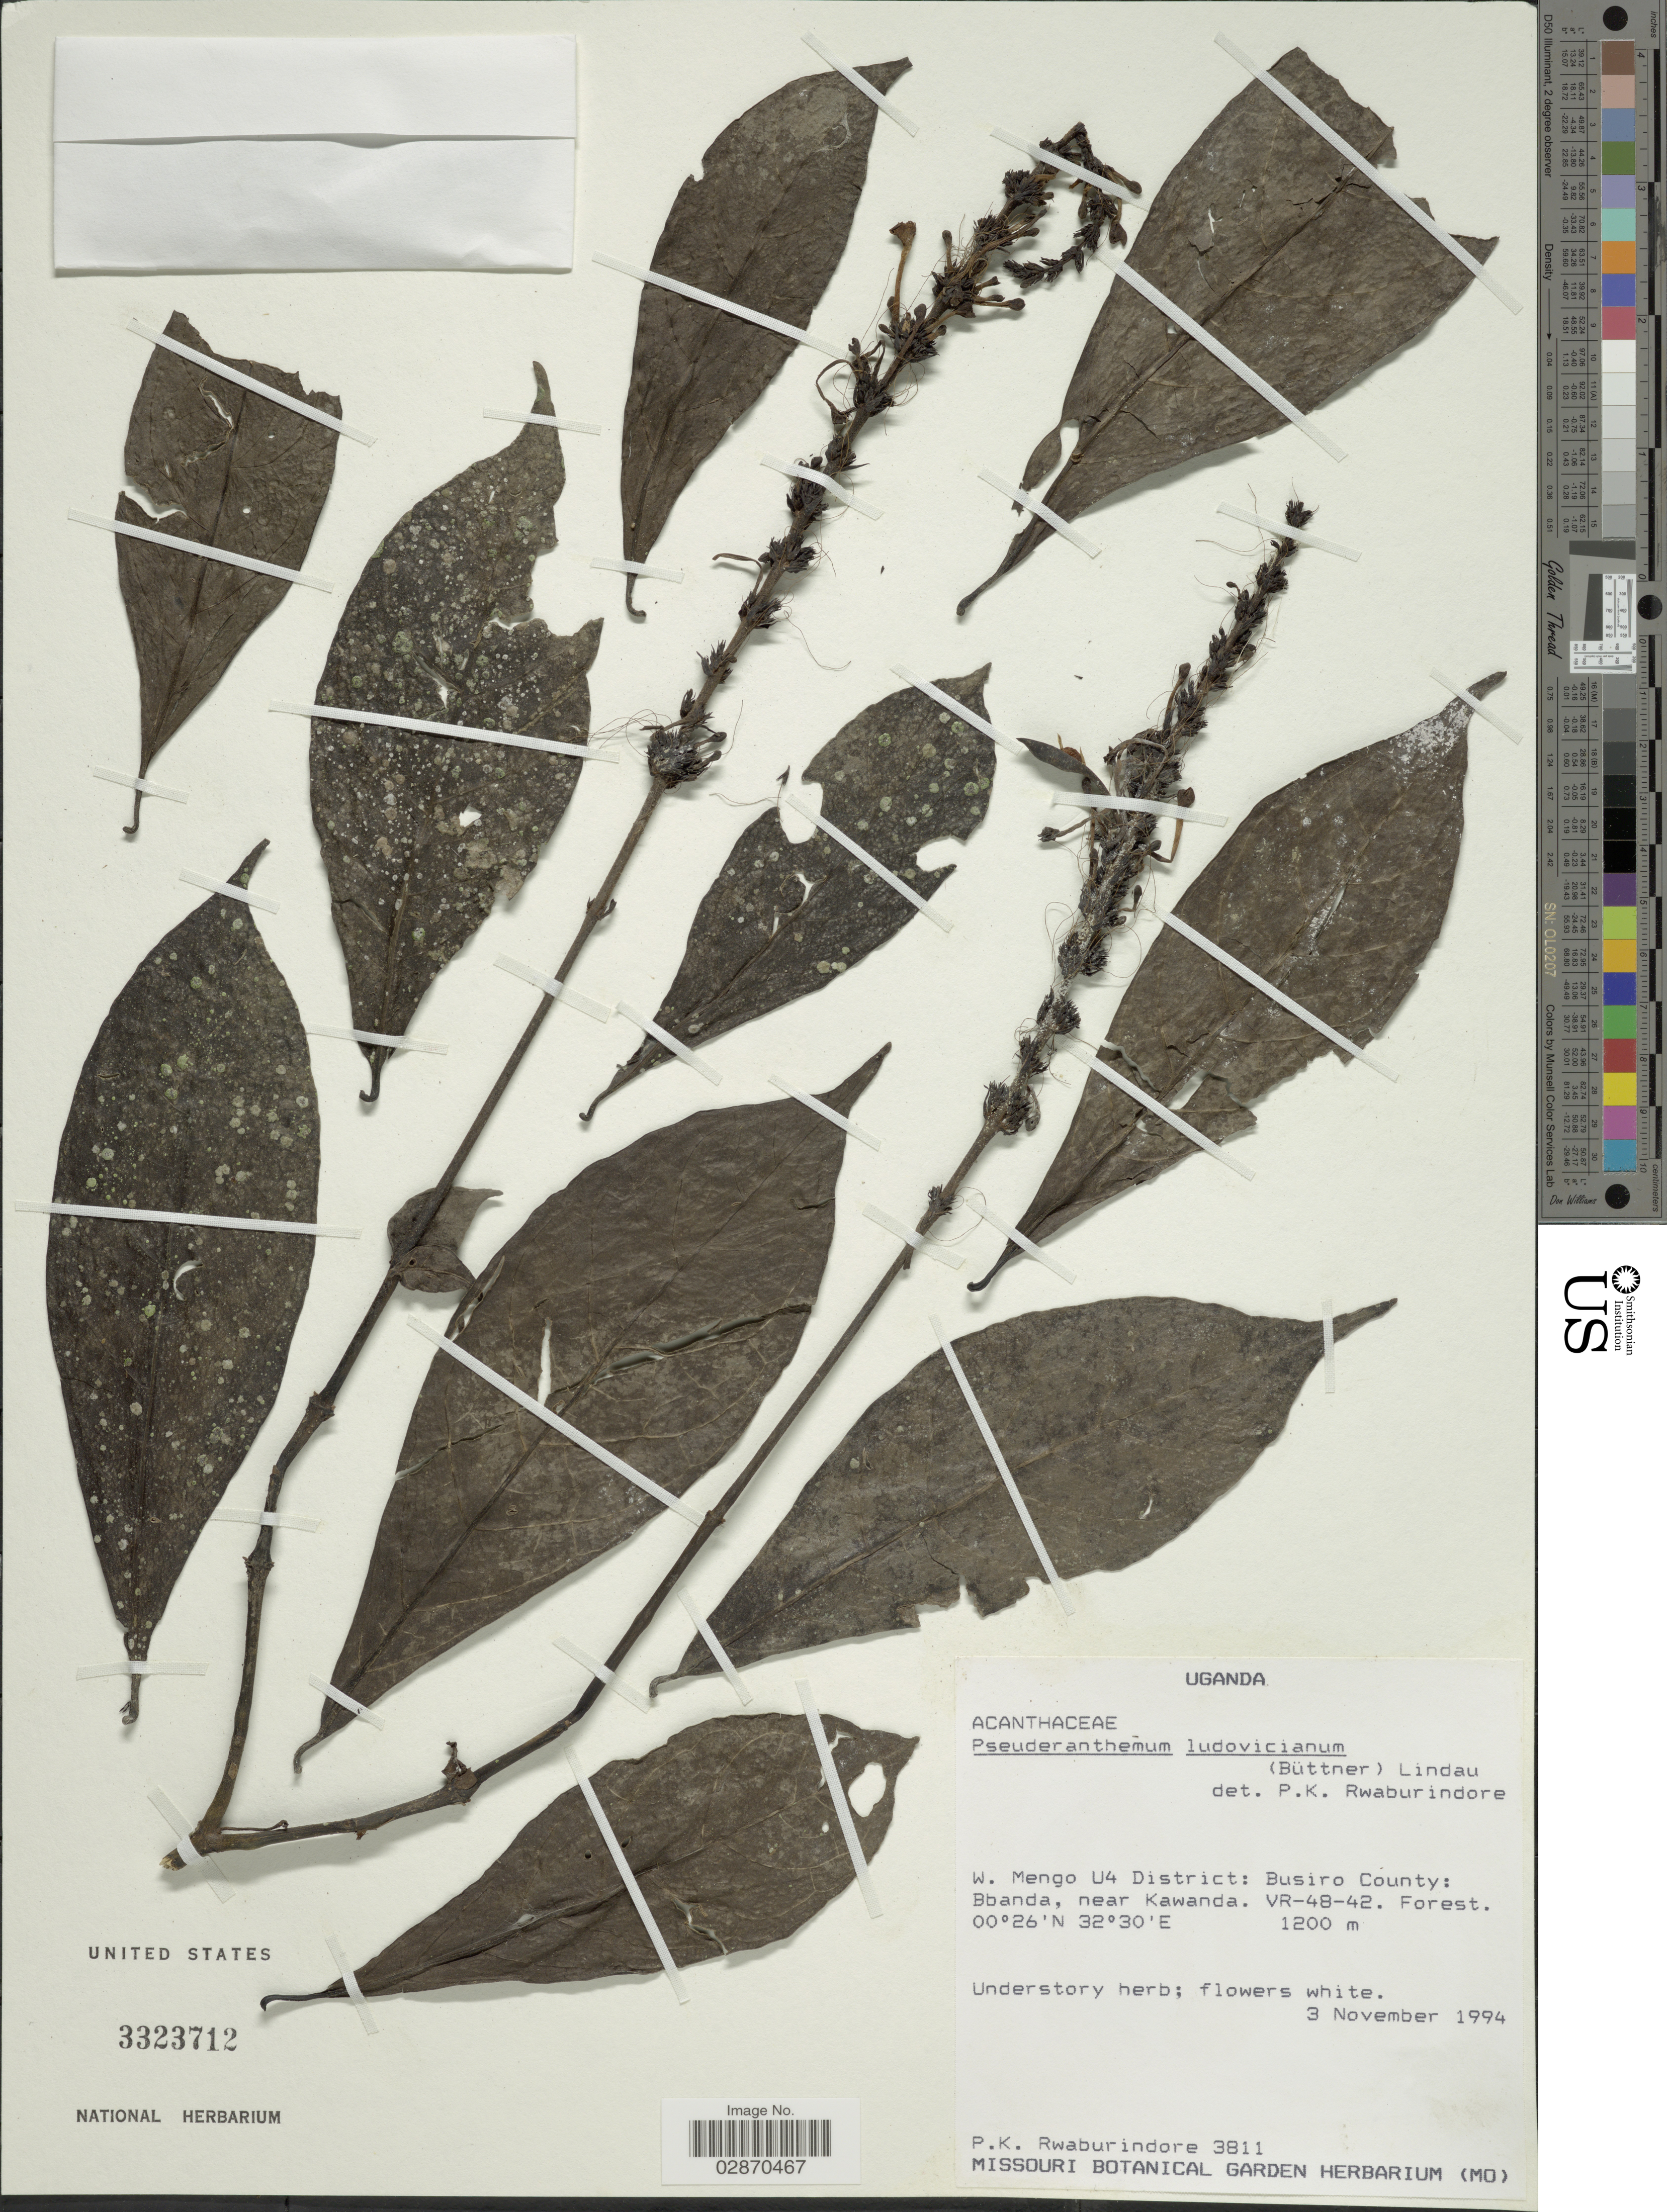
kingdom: Plantae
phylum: Tracheophyta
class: Magnoliopsida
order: Lamiales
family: Acanthaceae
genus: Pseuderanthemum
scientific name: Pseuderanthemum ludovicianum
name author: (Büttner) Lindau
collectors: P. Rwaburindore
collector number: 3811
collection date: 1994-11-03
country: Uganda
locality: W. Mengo U4 District: Busiro County: Bbanda, near Kawanda. VR-48-42.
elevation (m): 1200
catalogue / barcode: US 3323712